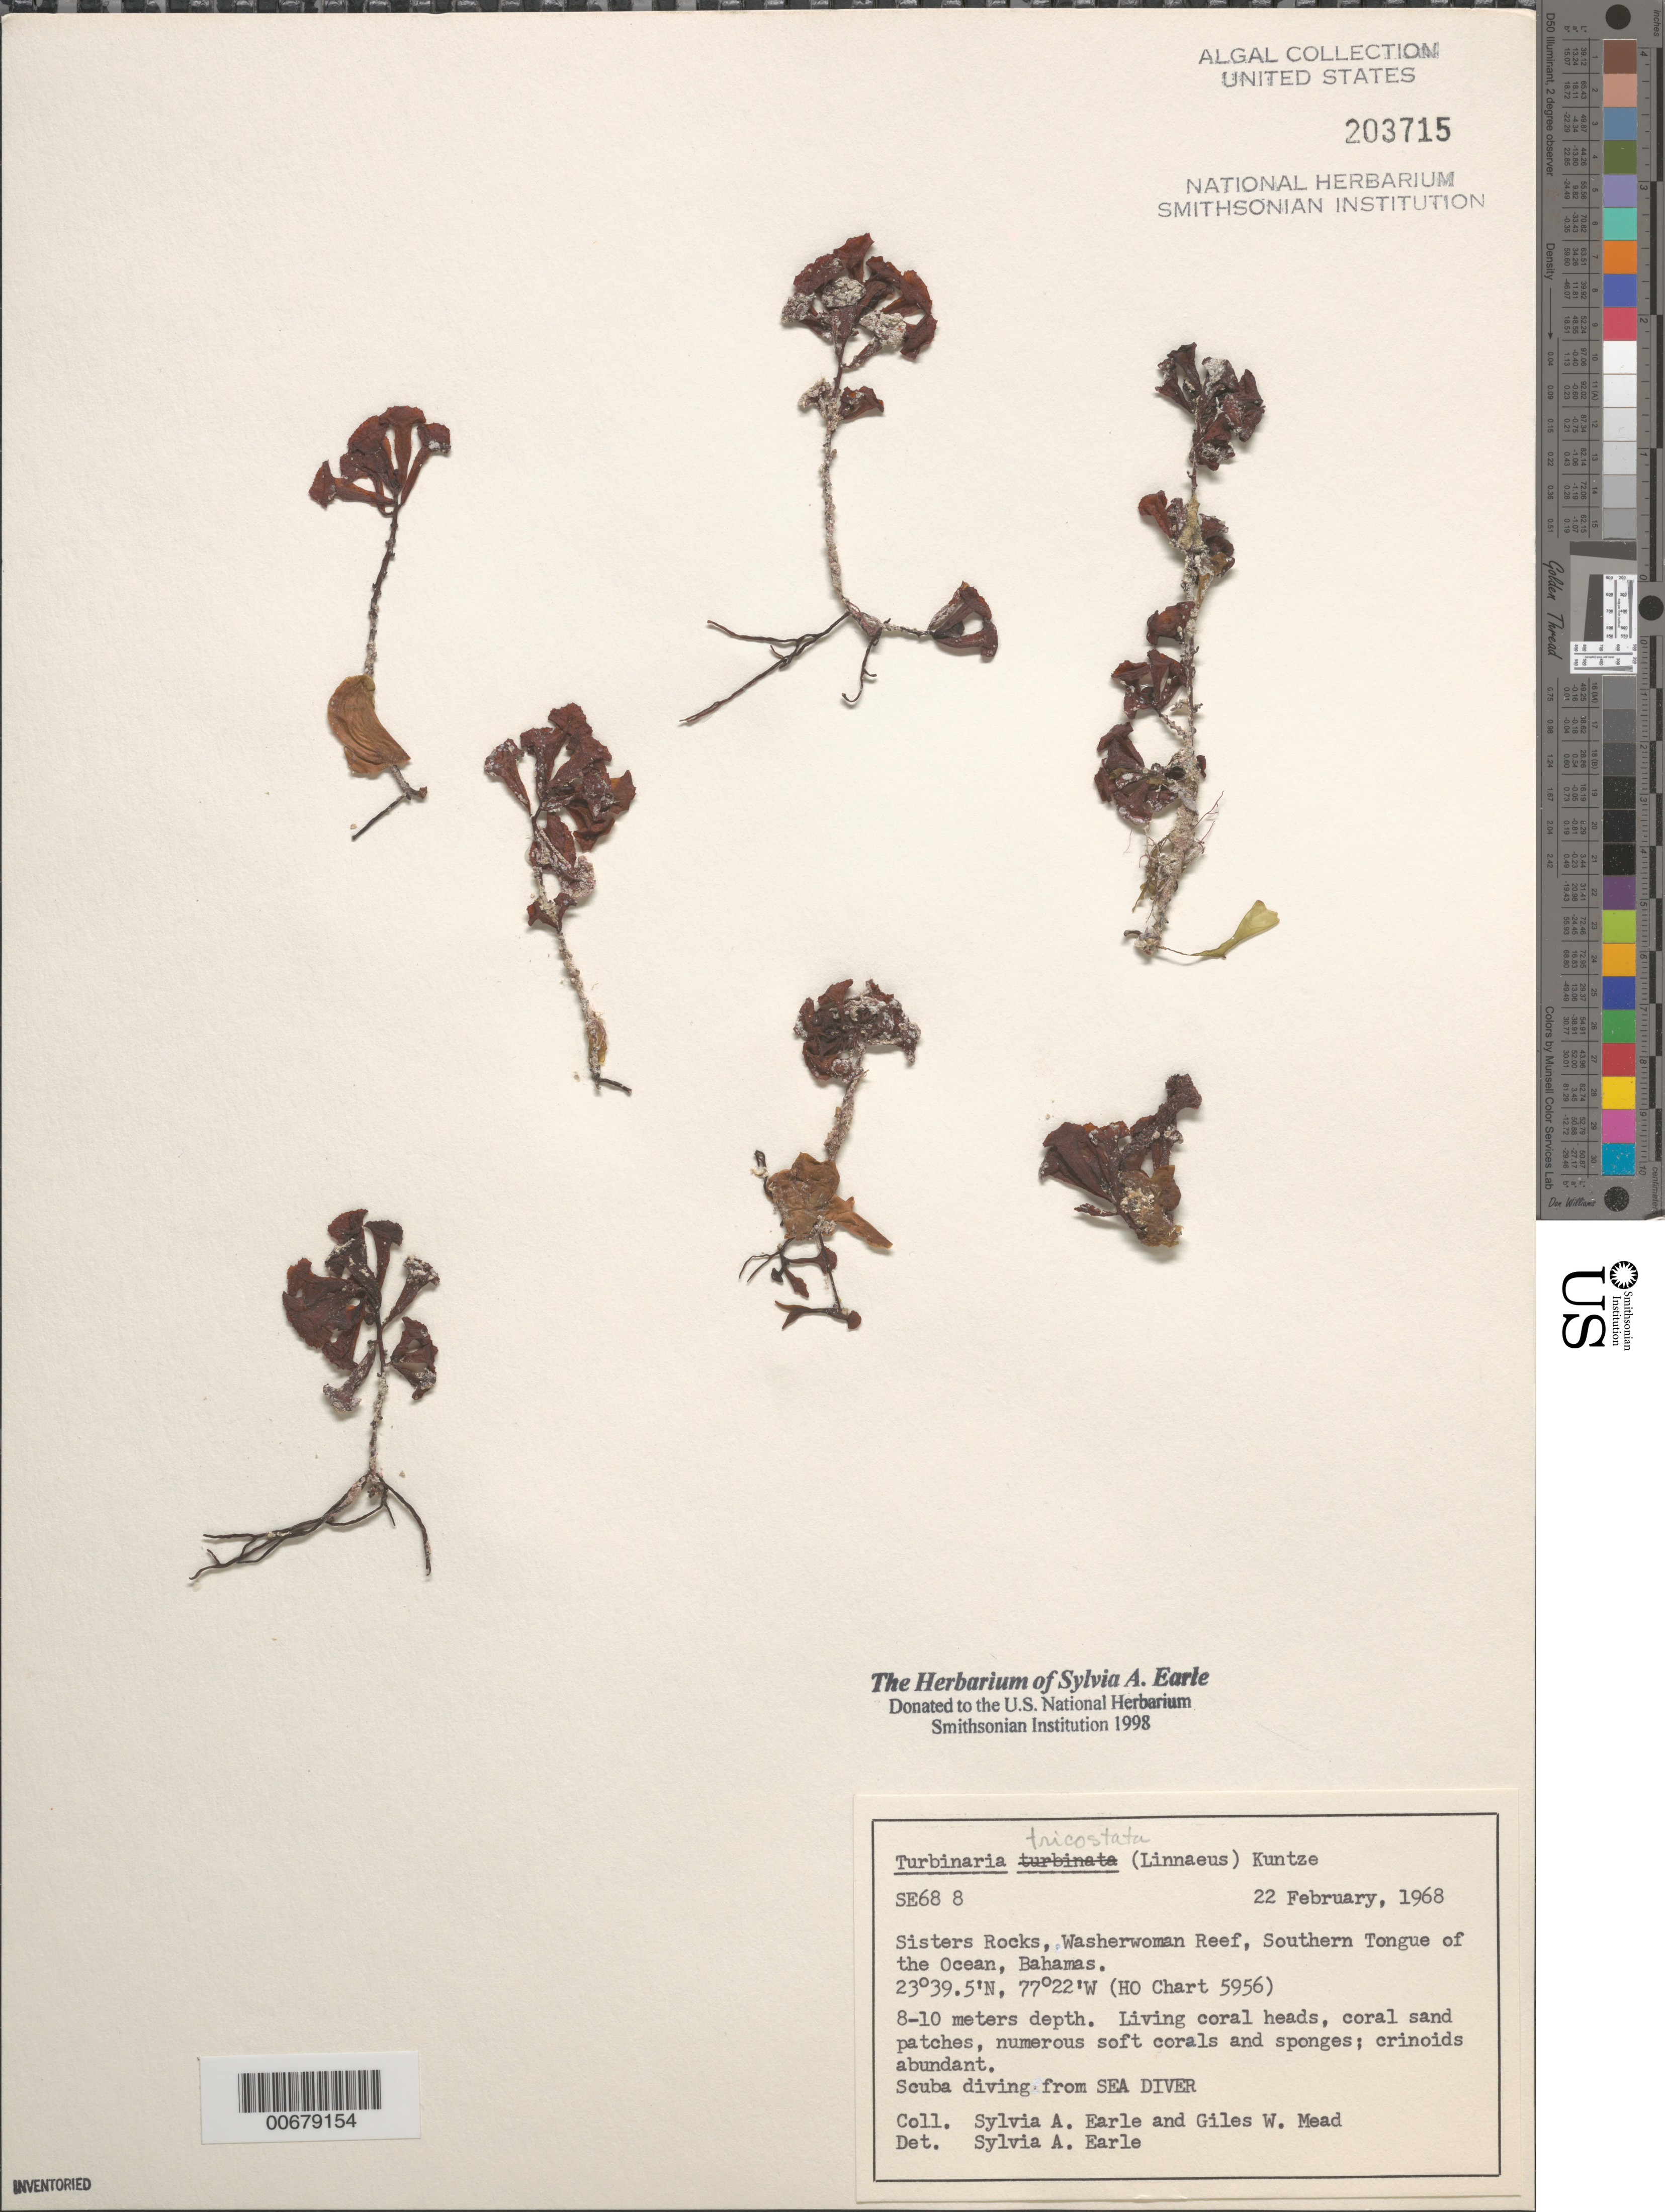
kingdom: Chromista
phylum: Ochrophyta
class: Phaeophyceae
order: Fucales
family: Sargassaceae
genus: Turbinaria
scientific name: Turbinaria tricostata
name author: E.S. Barton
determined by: Earle, S. A.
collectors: S. A. Earle & G. W. Mead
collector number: SE 688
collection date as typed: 22 Feb 1968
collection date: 1968-02-22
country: Bahamas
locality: Sisters Rocks, Washerwoman Reef, Southern Tongue of the Ocean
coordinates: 23 39.5' N, 77 22' W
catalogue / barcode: US 203715